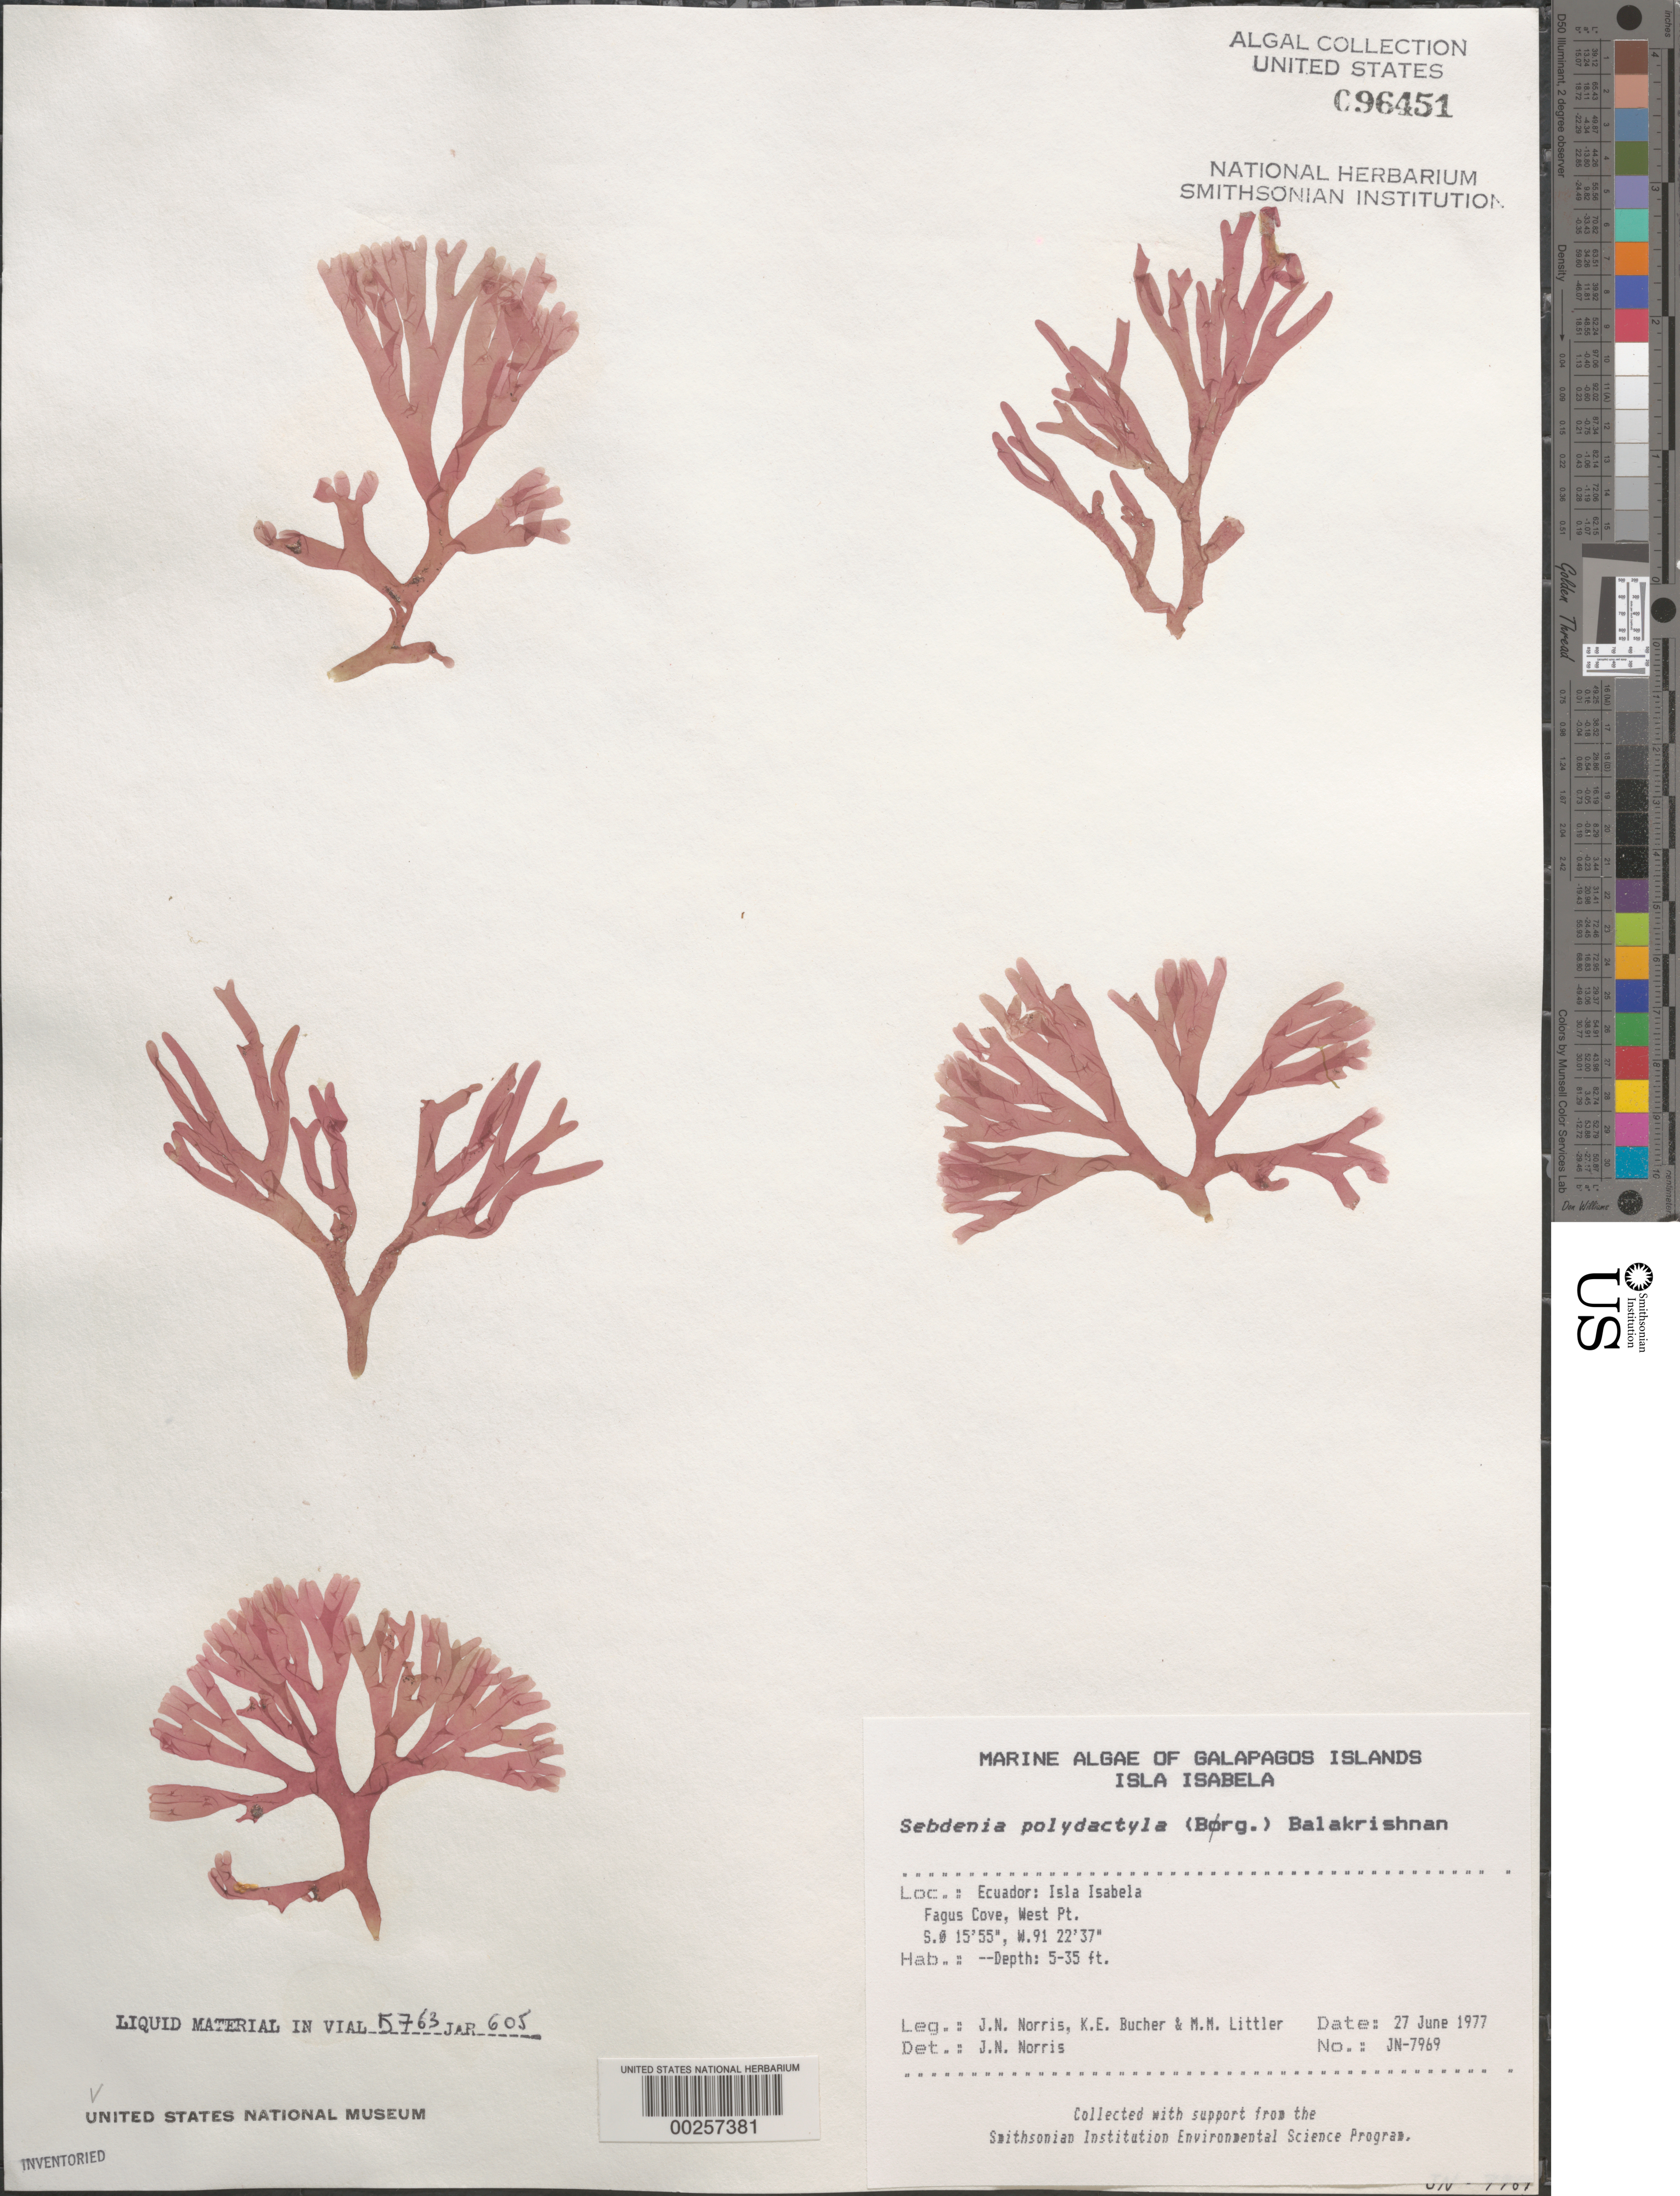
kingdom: Plantae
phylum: Rhodophyta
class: Florideophyceae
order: Sebdeniales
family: Sebdeniaceae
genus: Sebdenia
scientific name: Sebdenia polydactyla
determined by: Norris, James N.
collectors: J. N. Norris, K. E. Bucher & M. M. Littler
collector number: JN-7969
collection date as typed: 27 Jun 1977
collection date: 1977-06-27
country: Ecuador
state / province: Colón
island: Isabela [Albemarle]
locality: Tagus Cove, West Point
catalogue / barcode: US 96451